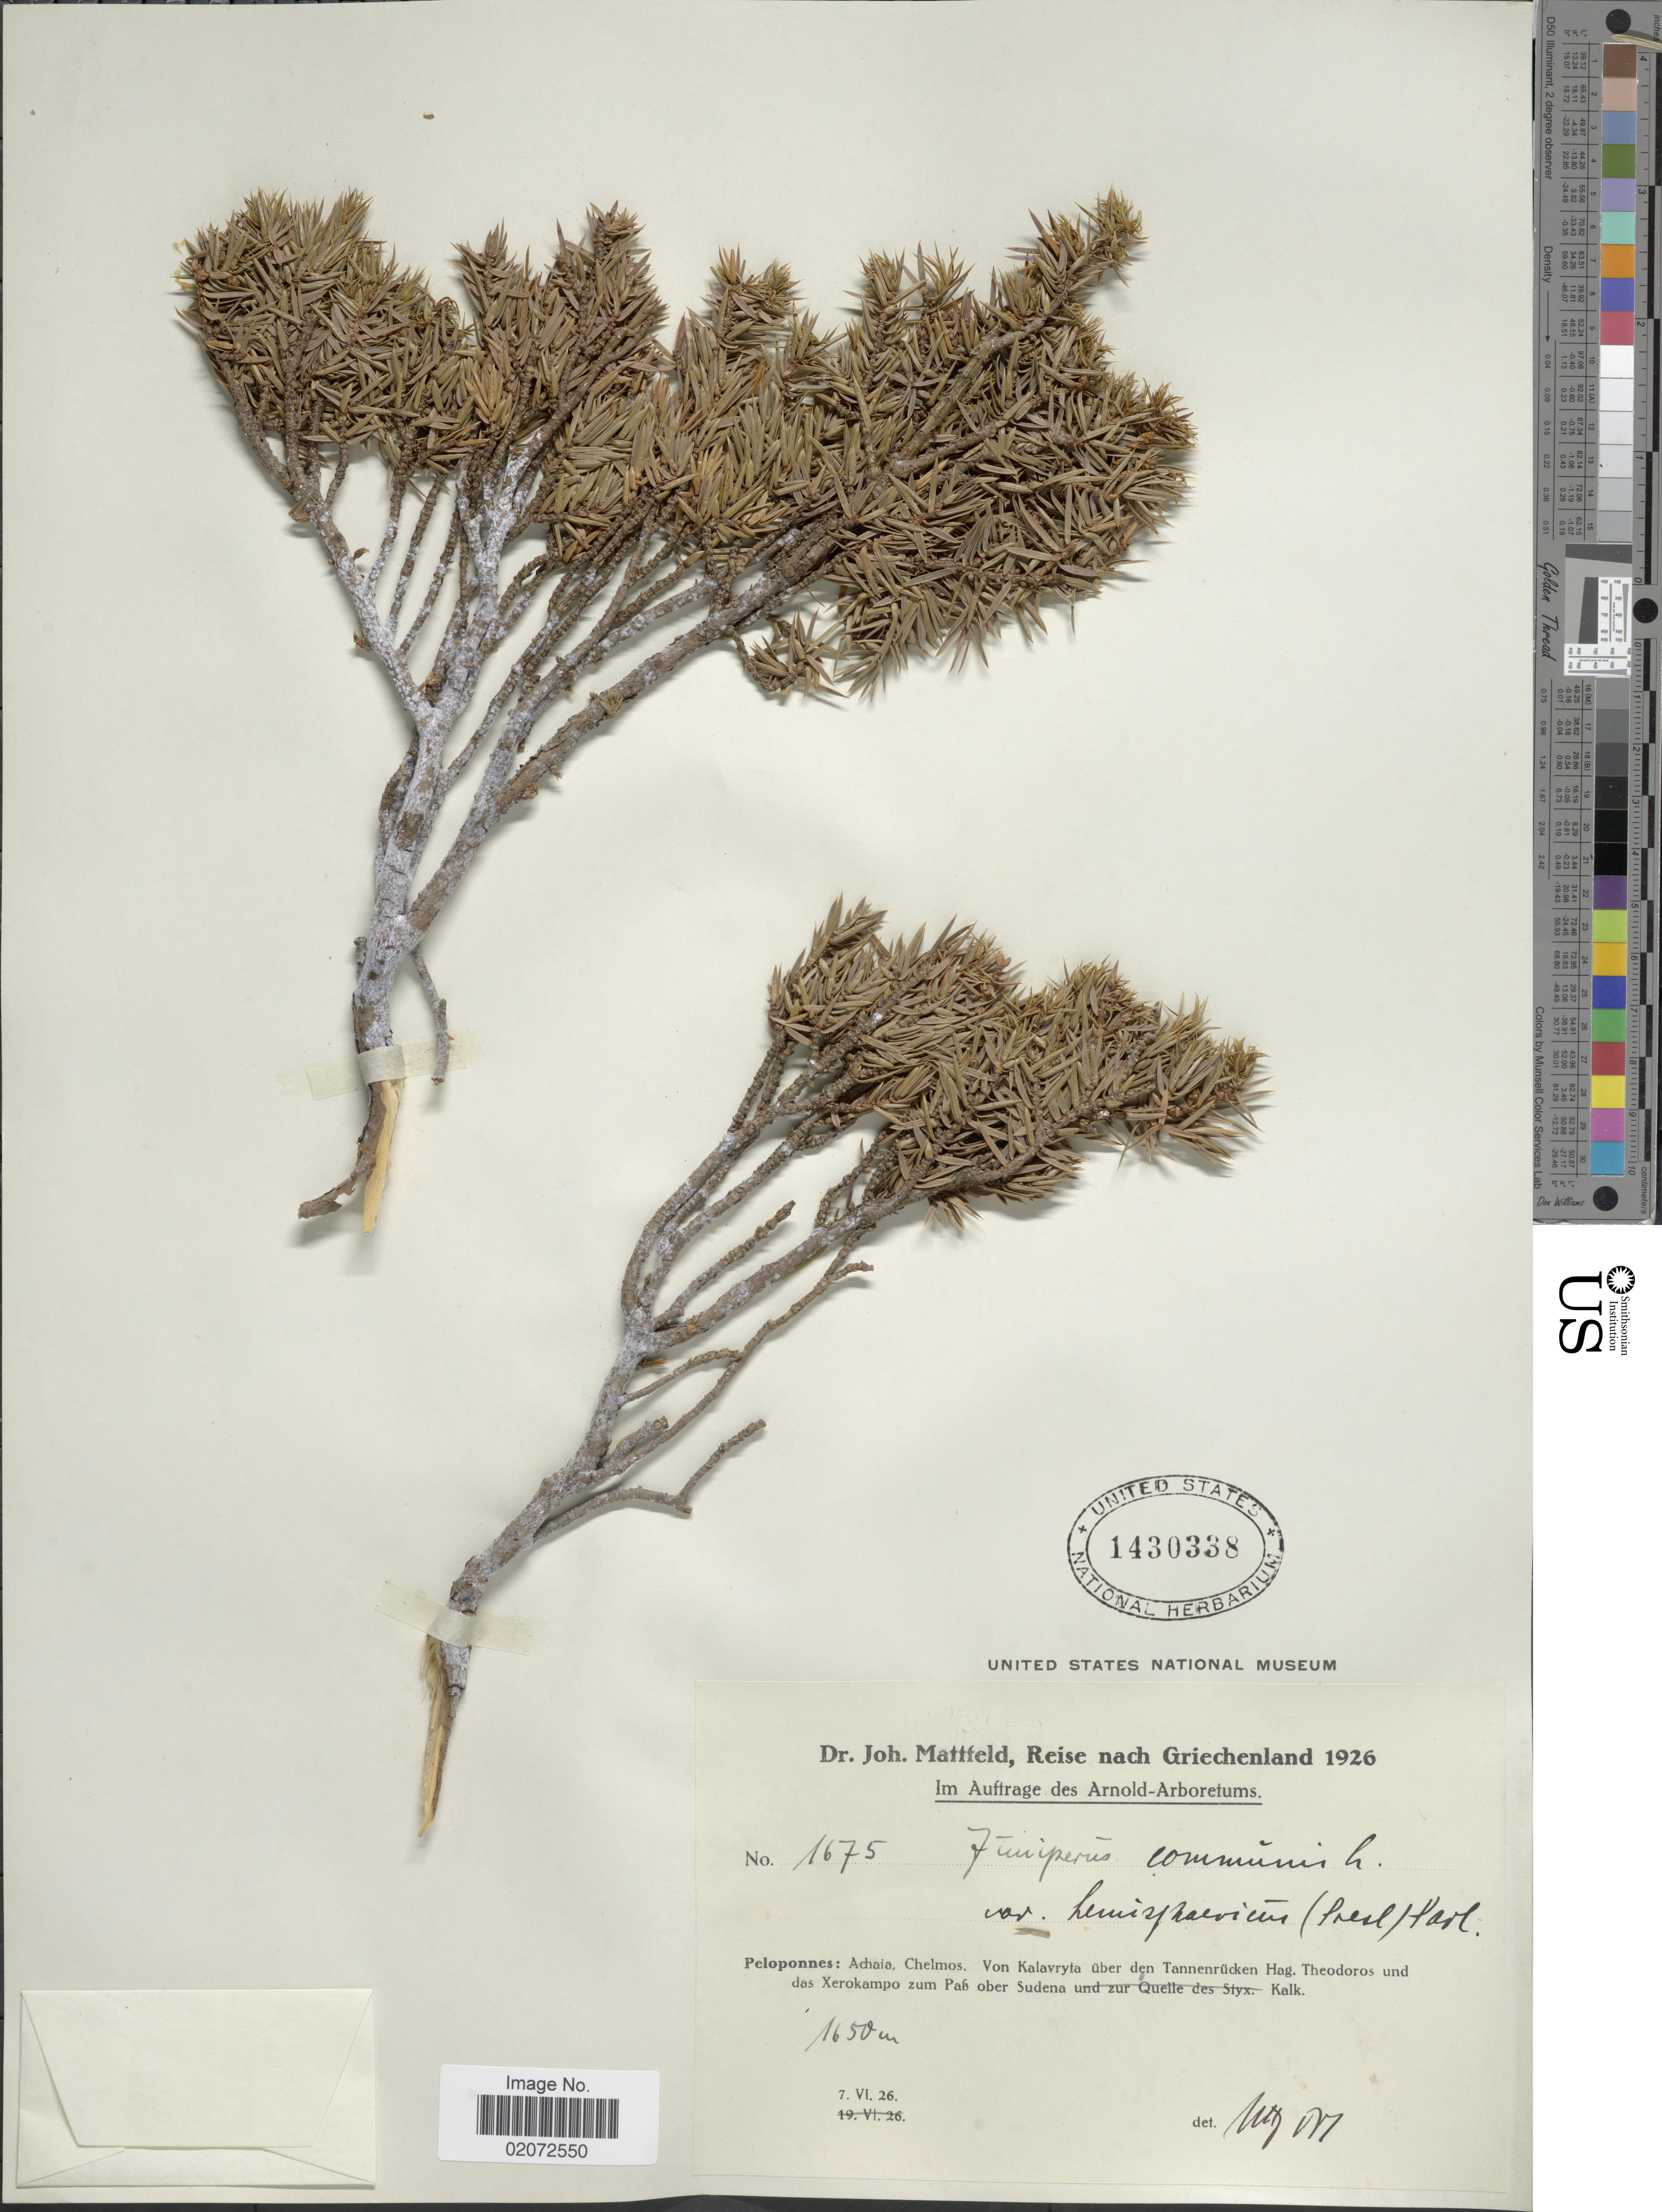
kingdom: Plantae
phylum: Tracheophyta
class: Pinopsida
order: Pinales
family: Cupressaceae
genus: Juniperus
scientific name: Juniperus communis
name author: L.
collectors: J. Mattfeld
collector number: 1675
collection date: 1926-06-07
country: Greece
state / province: Peloponnese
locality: Griechenland. Peloponnes: Achaia, Chelmos. Von Kalavryta uber den Tannenrucken Hag. Theodoros und das Xerokampo zum Pab ober Sudena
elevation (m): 1650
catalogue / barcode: US 1430338